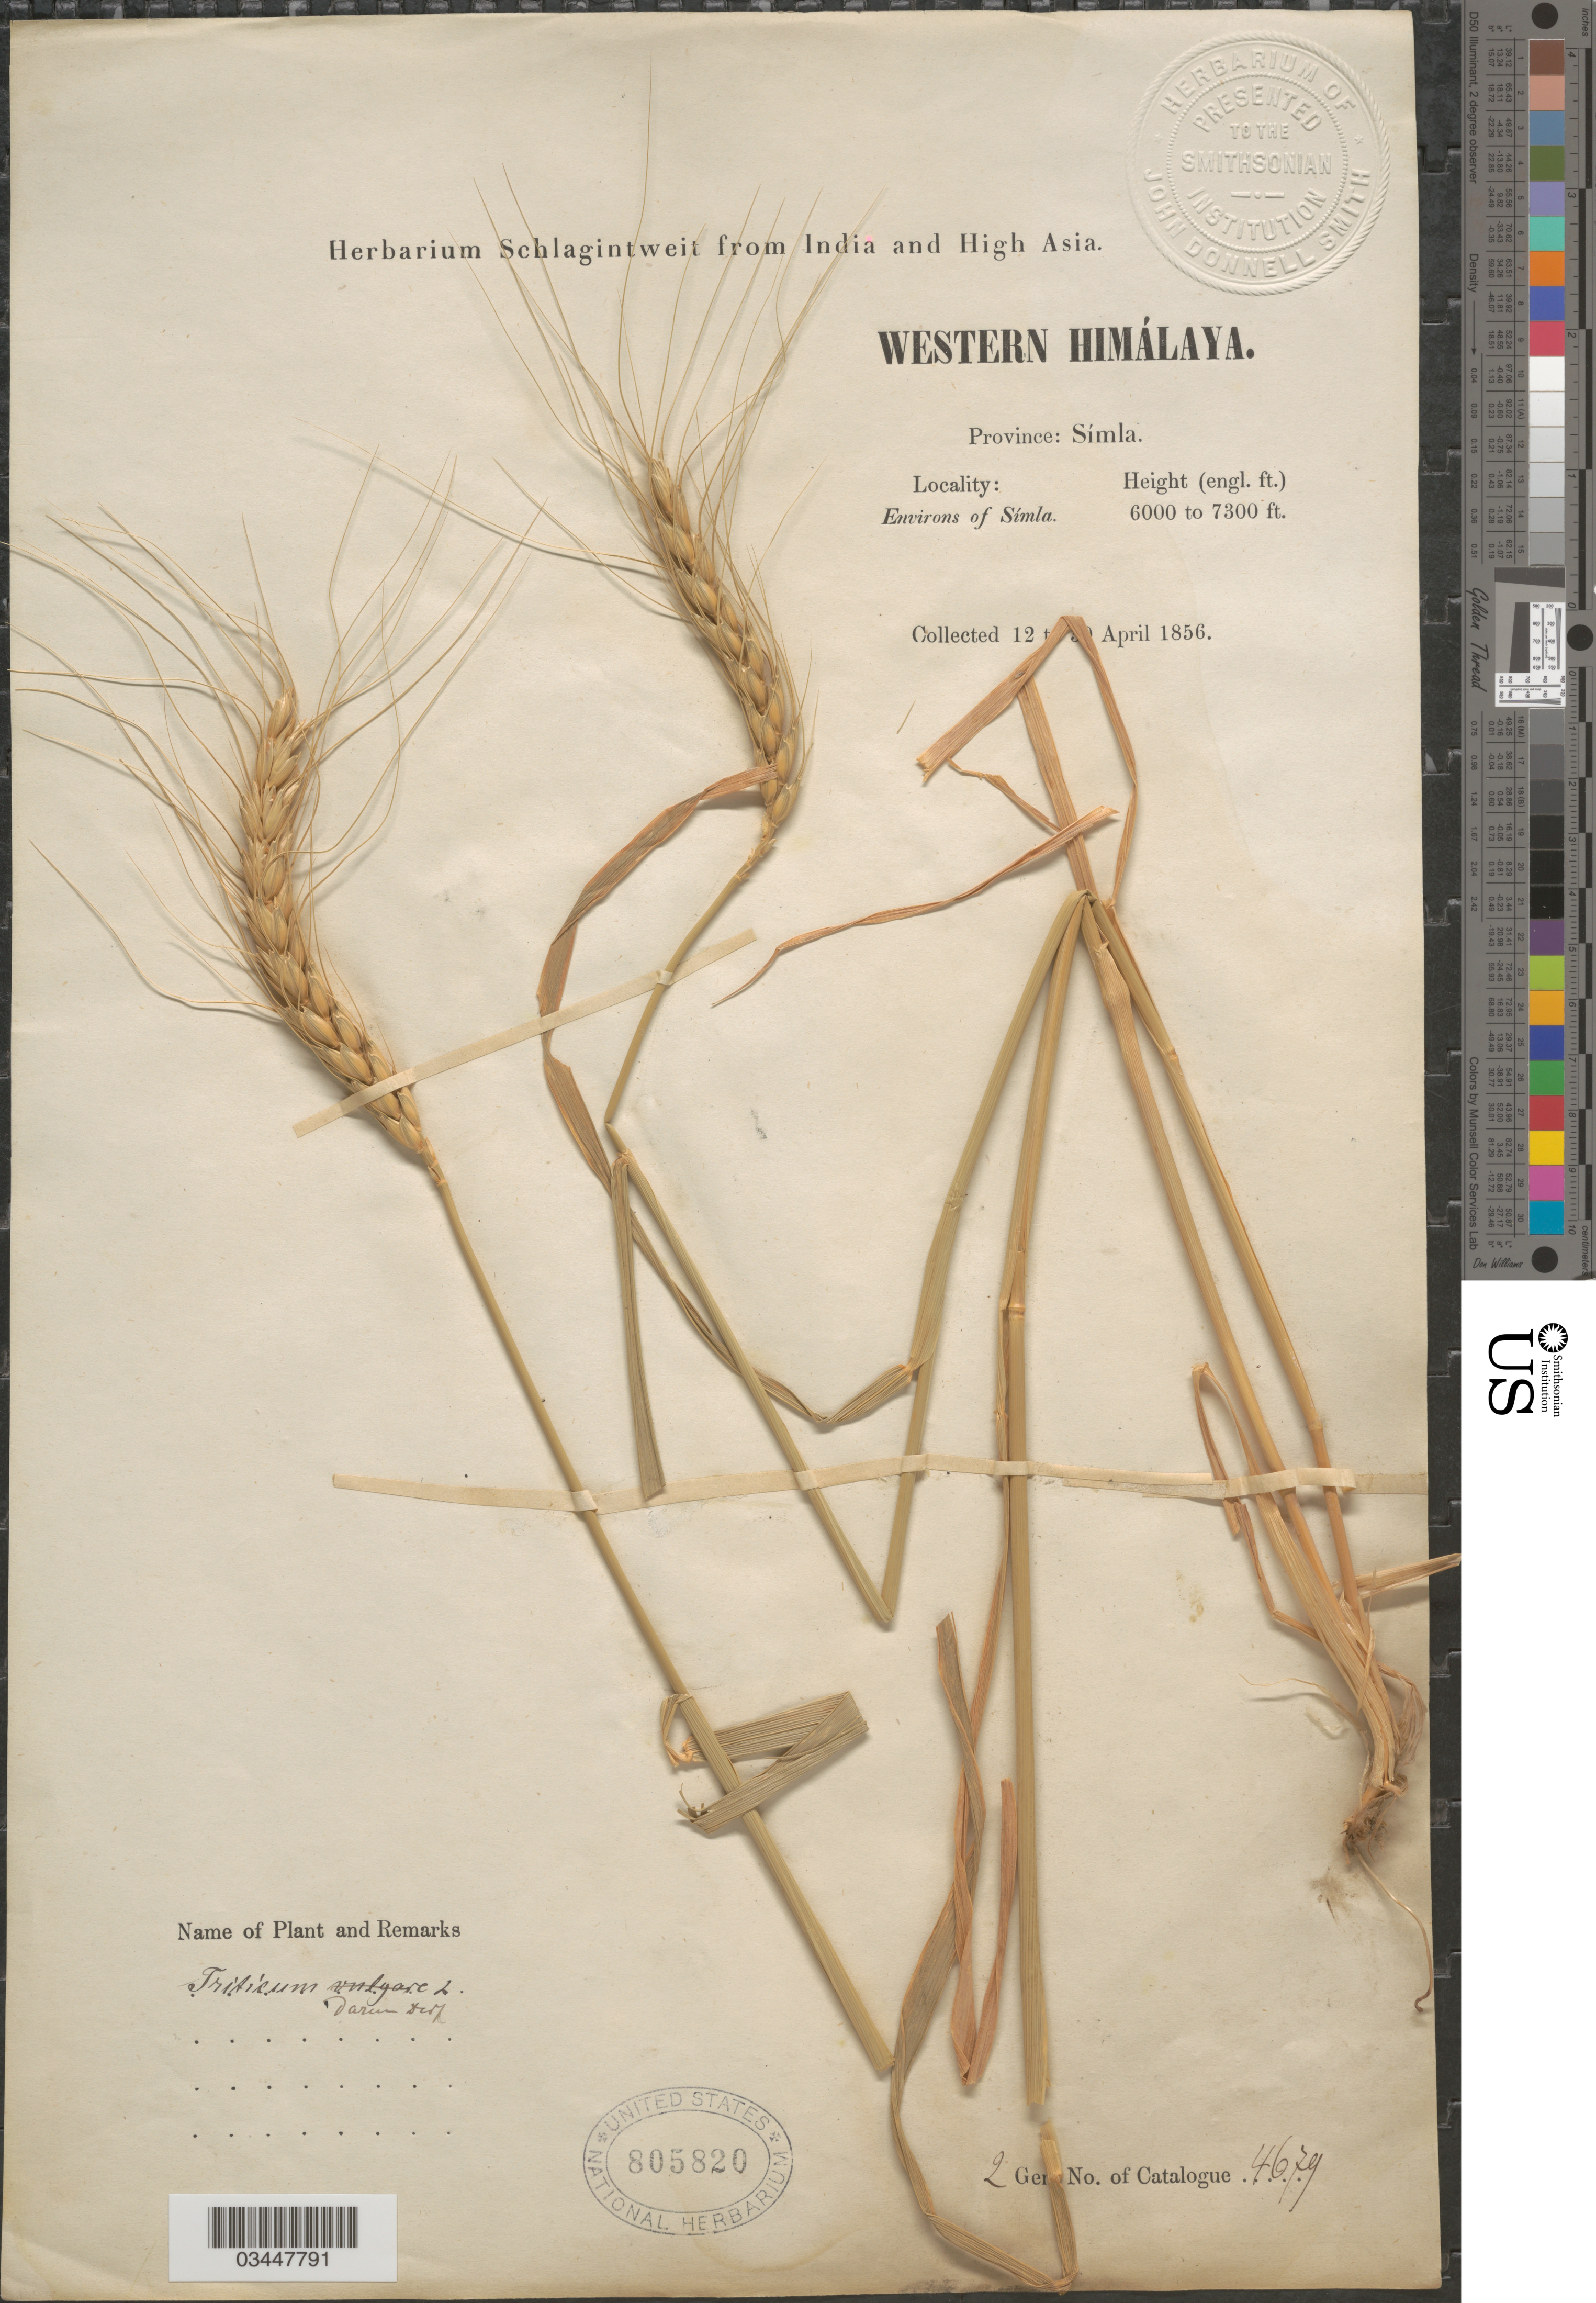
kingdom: Plantae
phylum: Tracheophyta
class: Liliopsida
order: Poales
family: Poaceae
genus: Triticum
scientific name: Triticum aestivum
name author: L.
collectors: ex herb. Schlagintweit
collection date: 1956-04-12/1956-04-30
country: India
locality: Western Himálaya. Province: Símla. Environs of Símla.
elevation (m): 1829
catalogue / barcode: US 805820